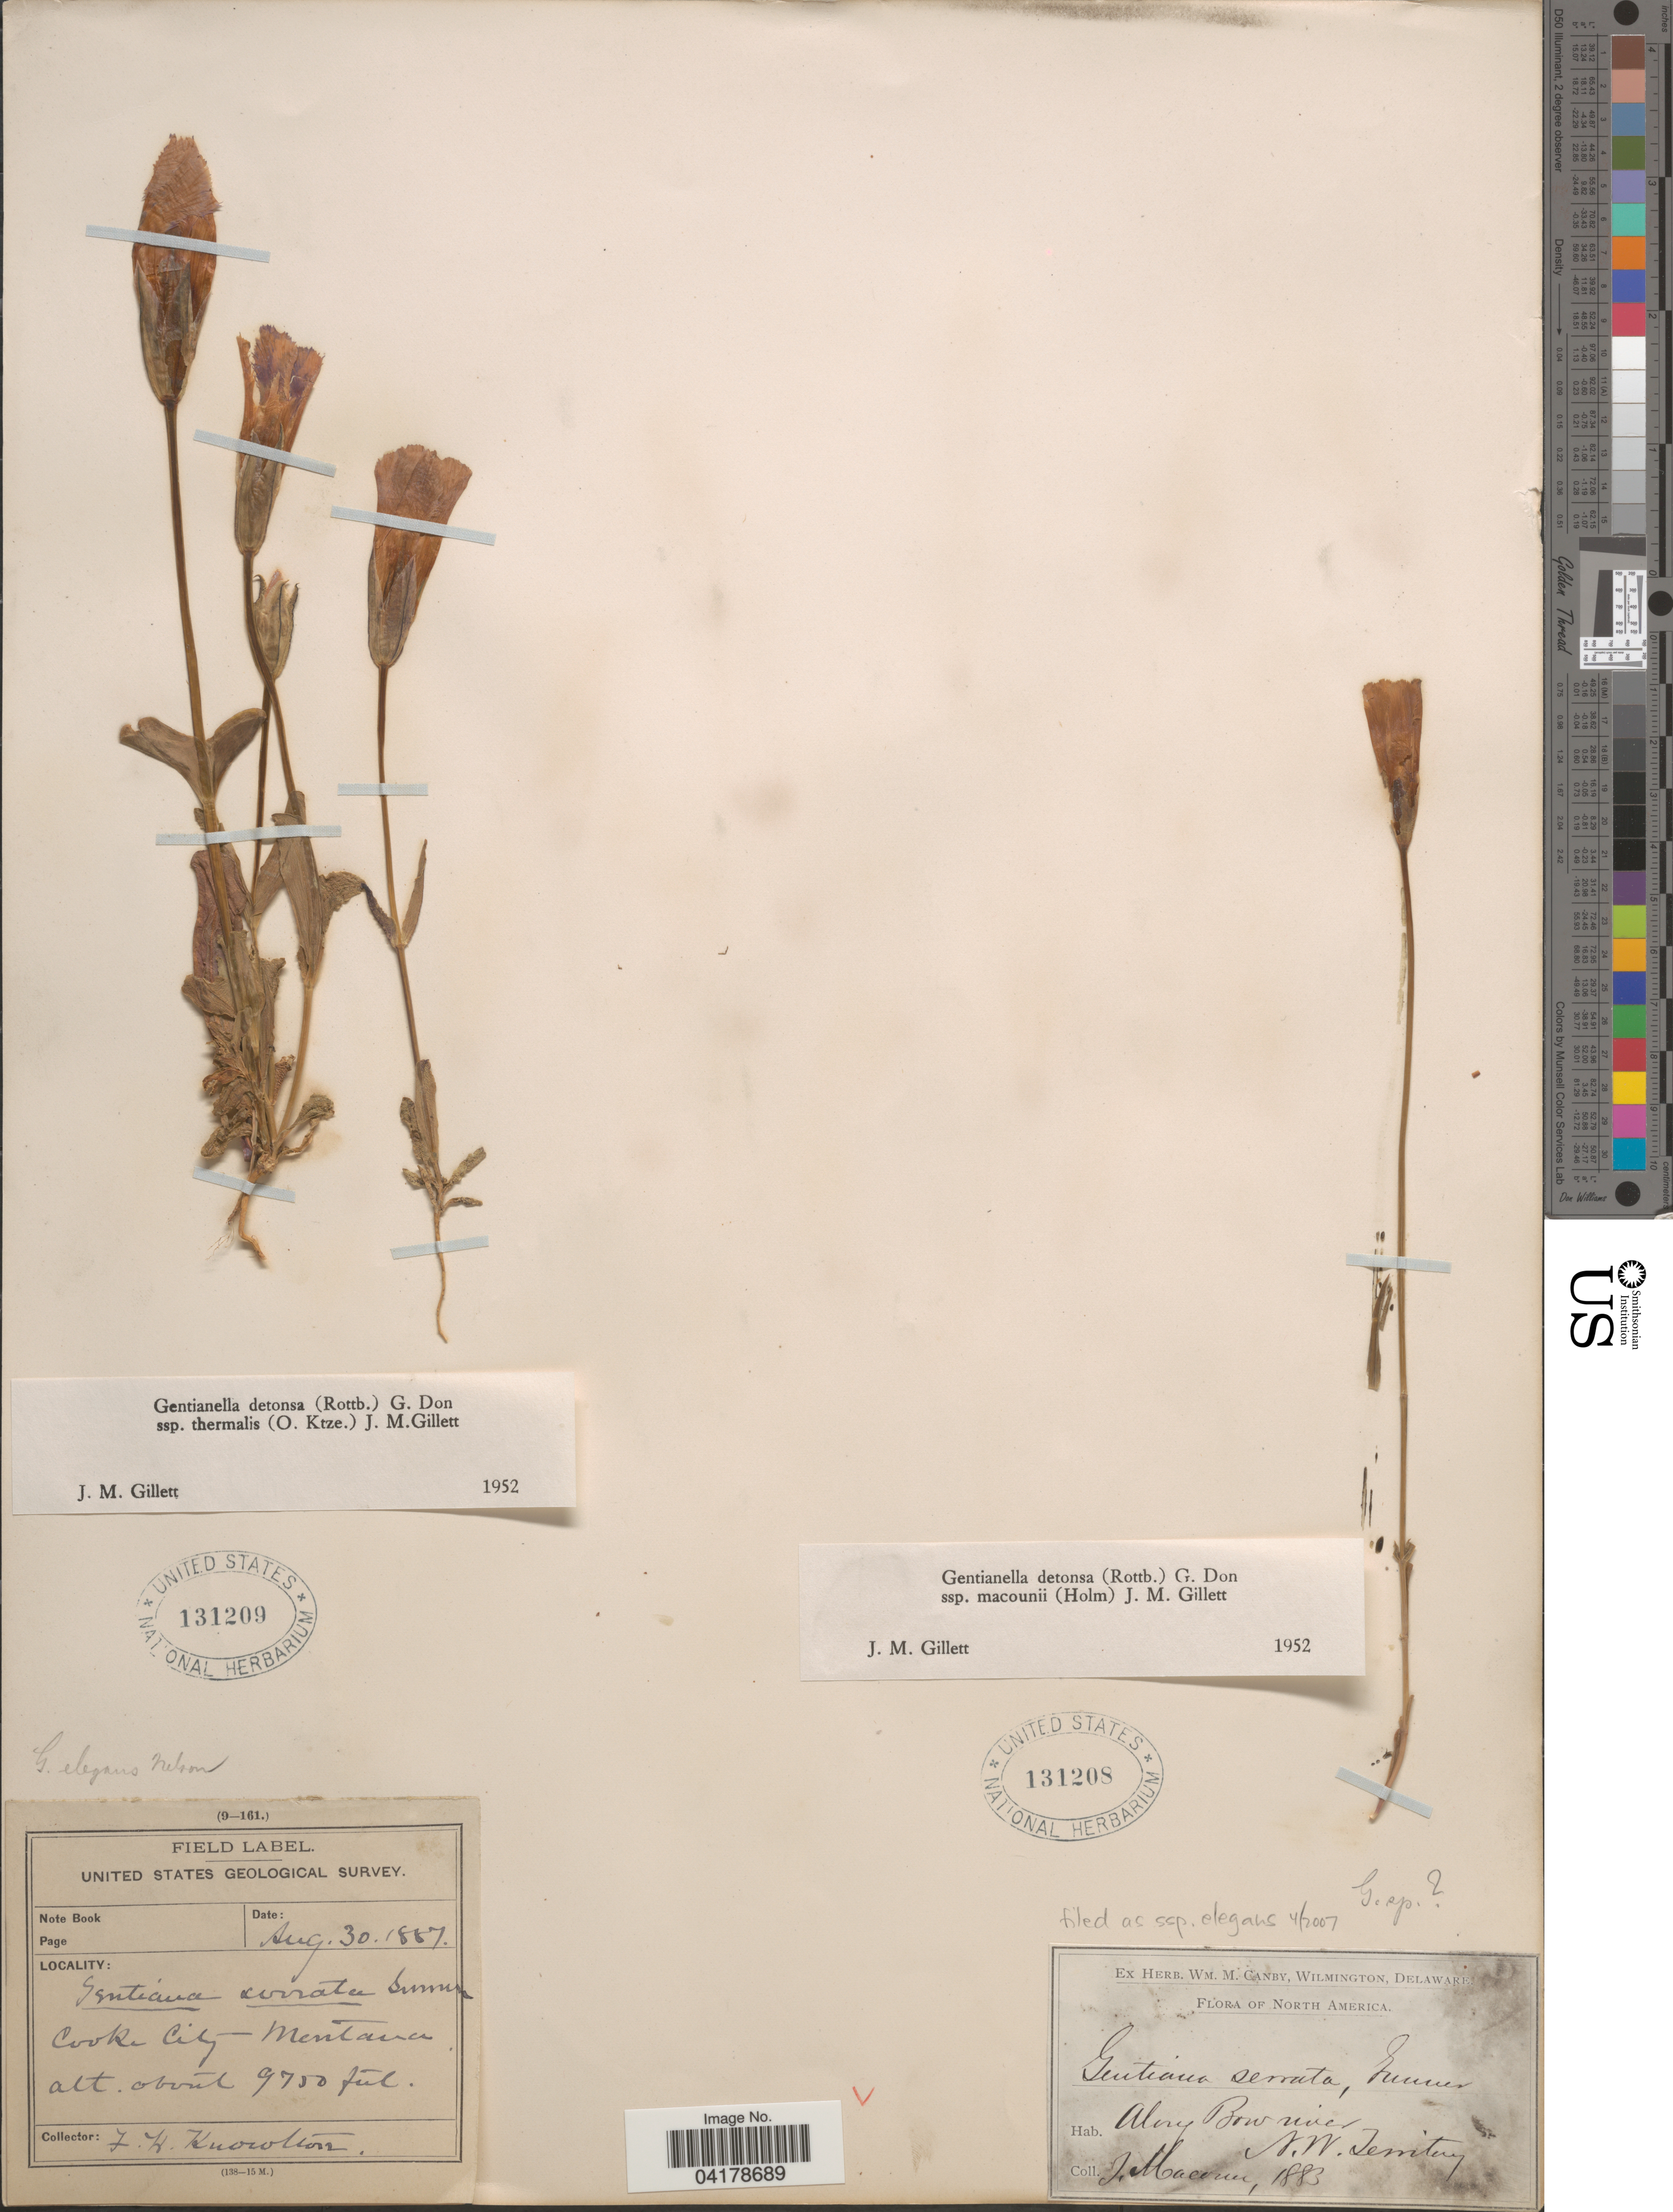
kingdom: Plantae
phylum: Tracheophyta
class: Magnoliopsida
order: Gentianales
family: Gentianaceae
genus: Gentianella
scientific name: Gentianella detonsa subsp. macounii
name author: (Holm) J.M. Gillett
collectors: J. Macoun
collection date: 1883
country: Canada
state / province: Northwest Territories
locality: Along Bow river.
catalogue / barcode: US 131208-2